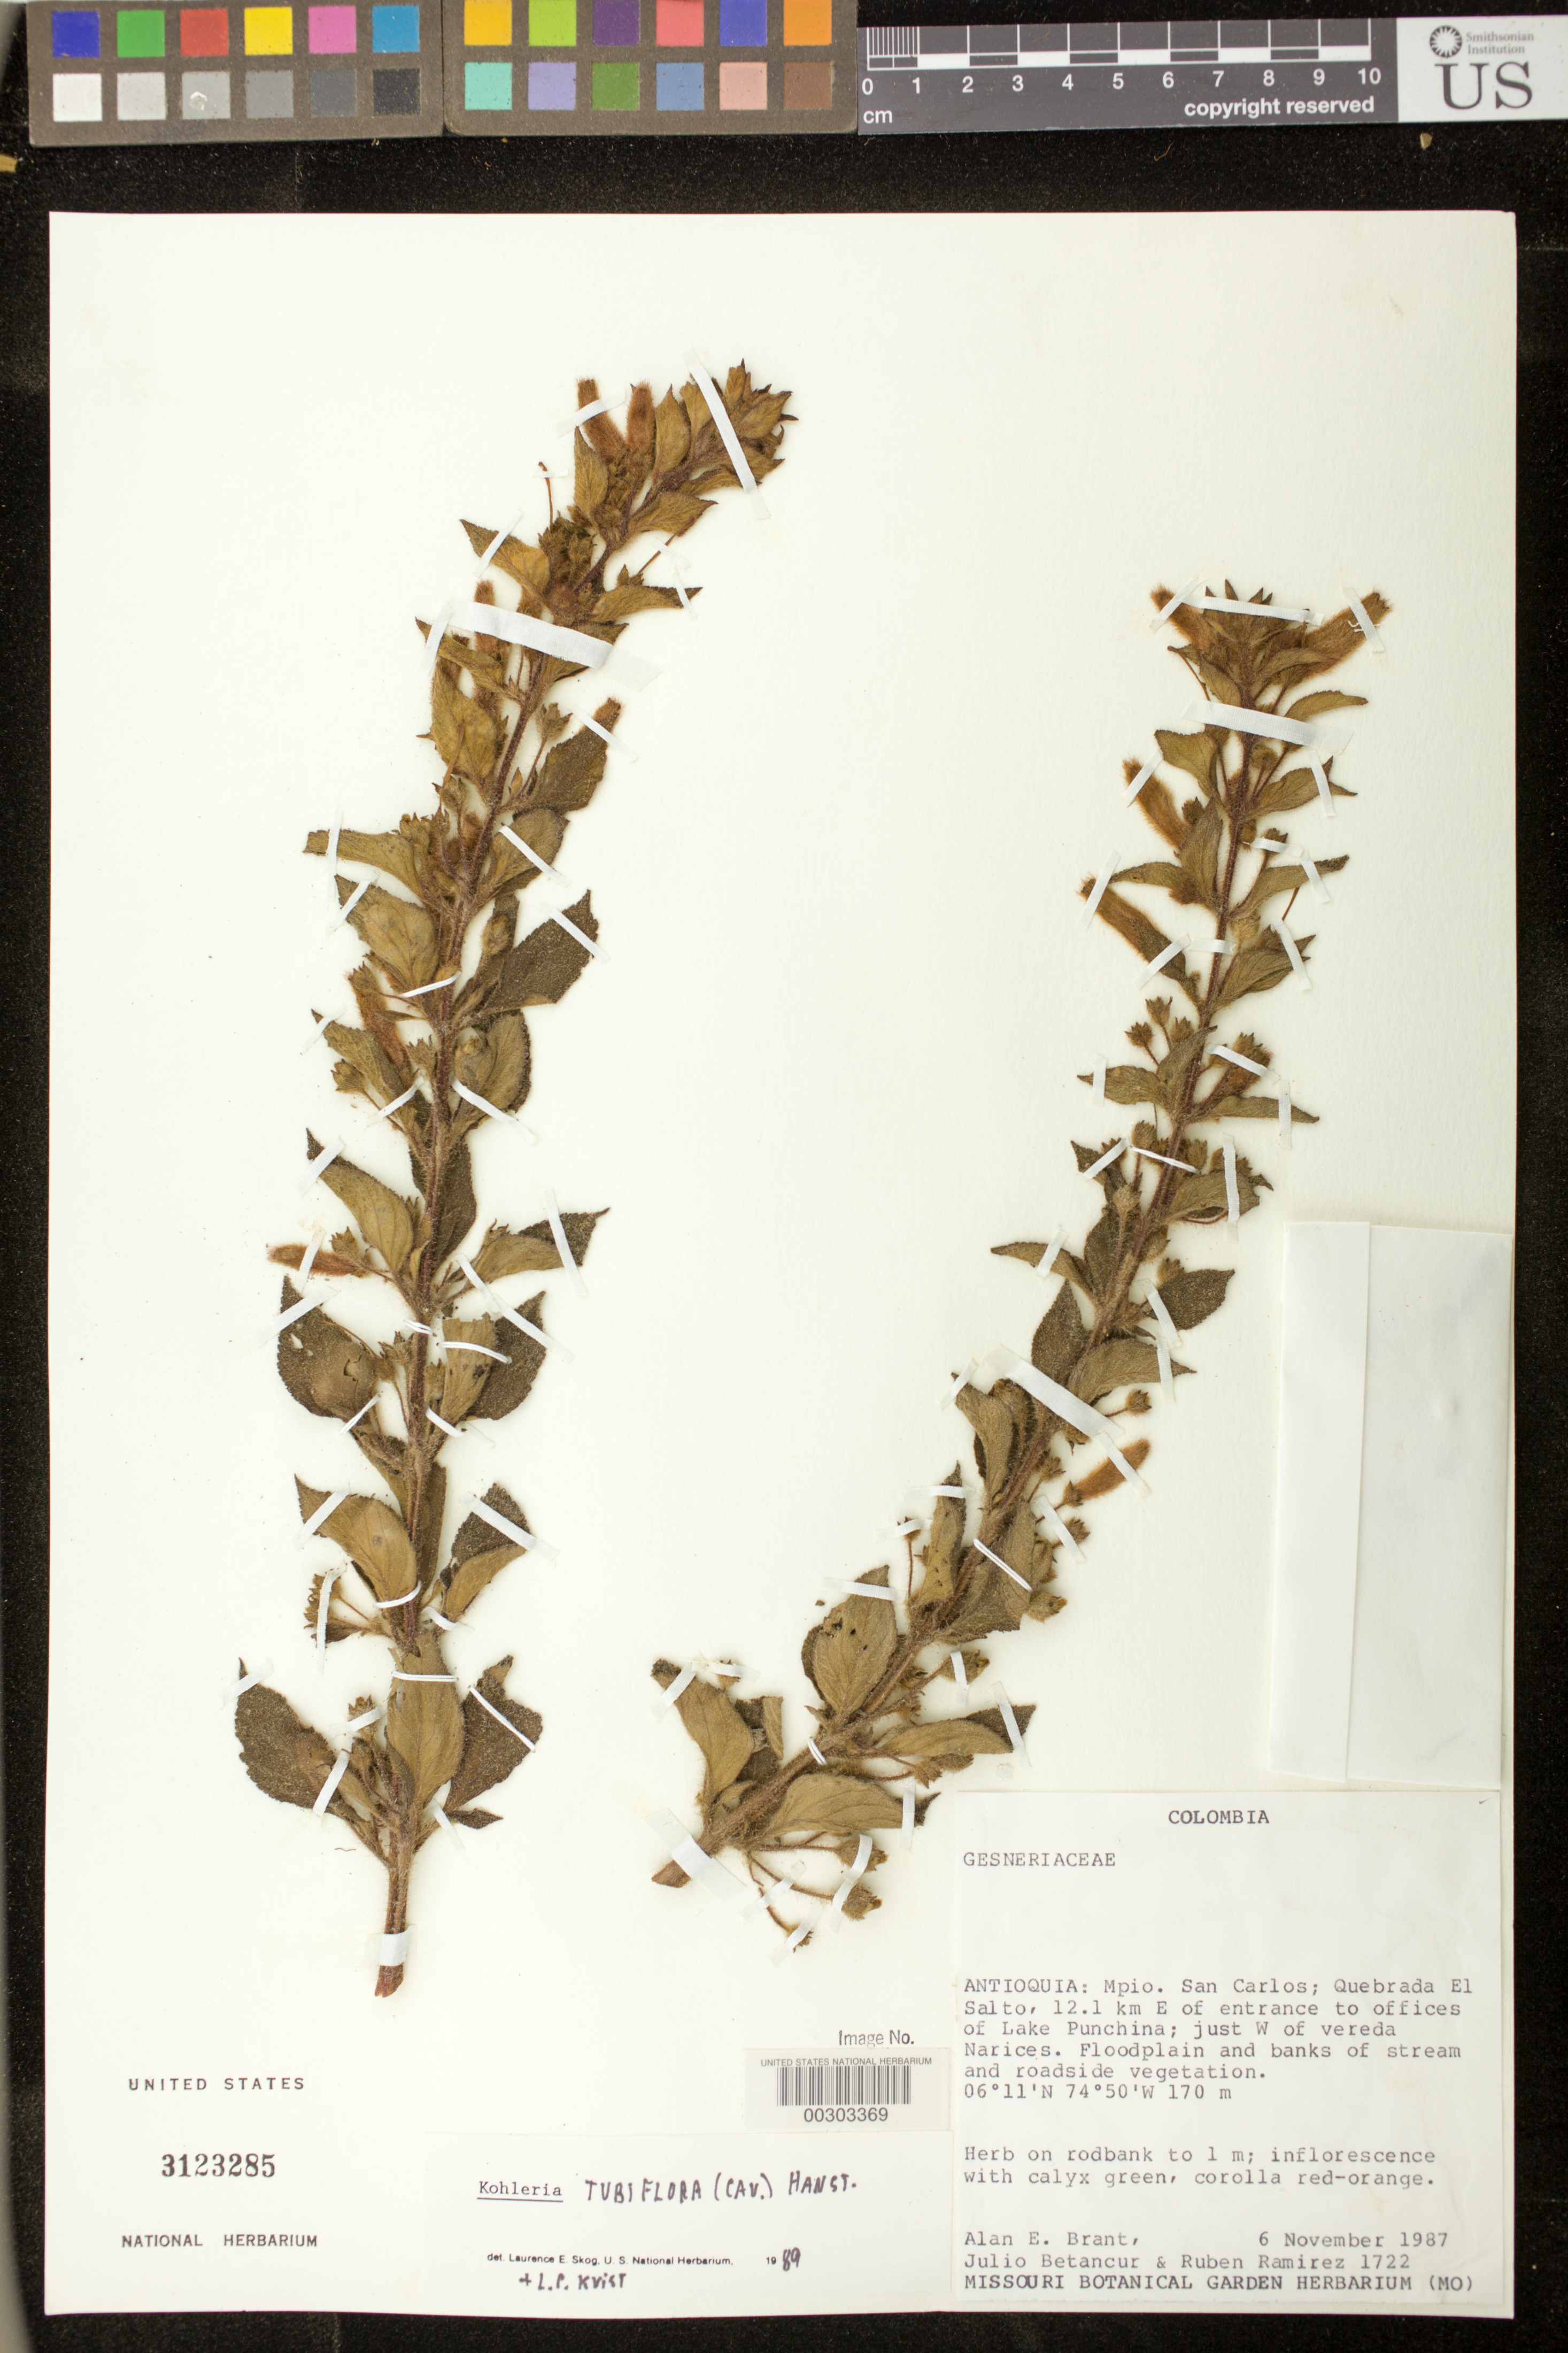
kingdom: Plantae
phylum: Tracheophyta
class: Magnoliopsida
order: Lamiales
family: Gesneriaceae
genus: Kohleria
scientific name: Kohleria tubiflora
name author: (Cav.) Hanst.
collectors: A. Brant, J. C. Betancur & R. Ramirez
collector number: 1722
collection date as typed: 06 Nov 1987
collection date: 1987-11-06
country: Colombia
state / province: Antioquia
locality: Mun. of San Carlos, Quebrada el Salto, 12.1 km E of entrance to offices of Lake Punchina, just W of vereda Narices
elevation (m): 170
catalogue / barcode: US 3123285